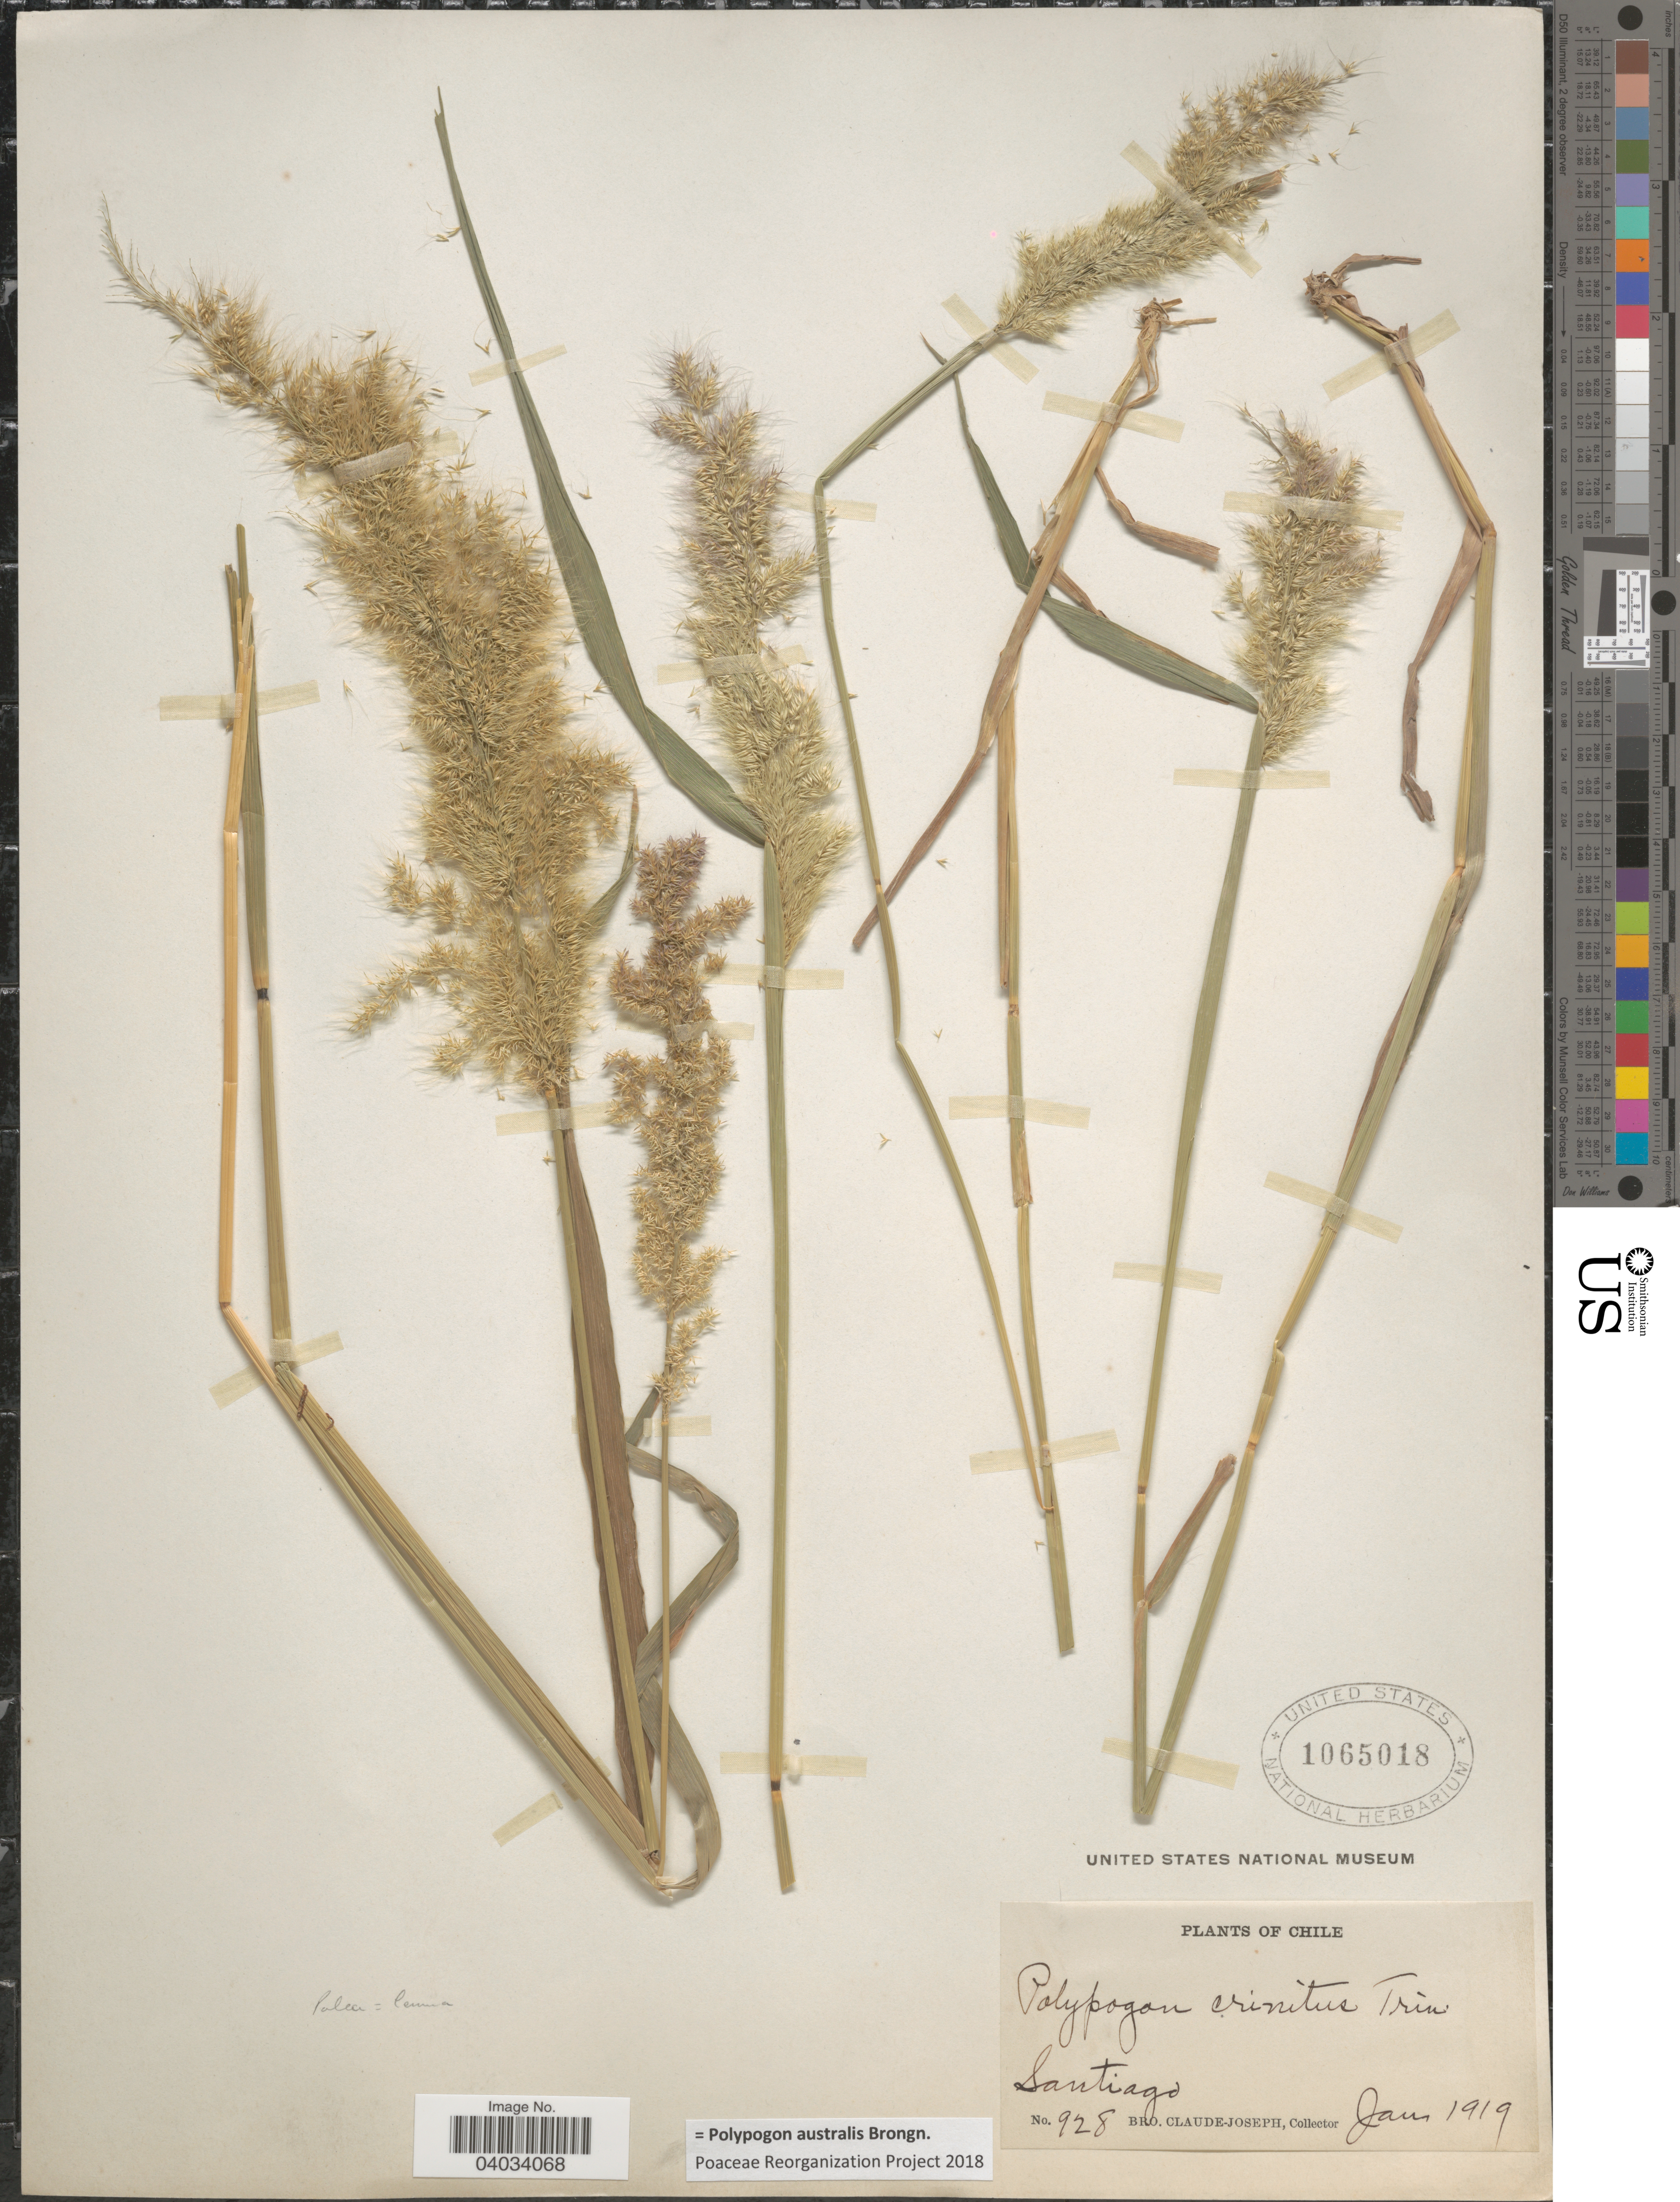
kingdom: Plantae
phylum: Tracheophyta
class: Liliopsida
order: Poales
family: Poaceae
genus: Polypogon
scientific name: Polypogon australis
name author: Brongn.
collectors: Bro. Claude-Joseph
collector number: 928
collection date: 1919-01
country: Chile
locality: Santiago.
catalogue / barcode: US 1065018